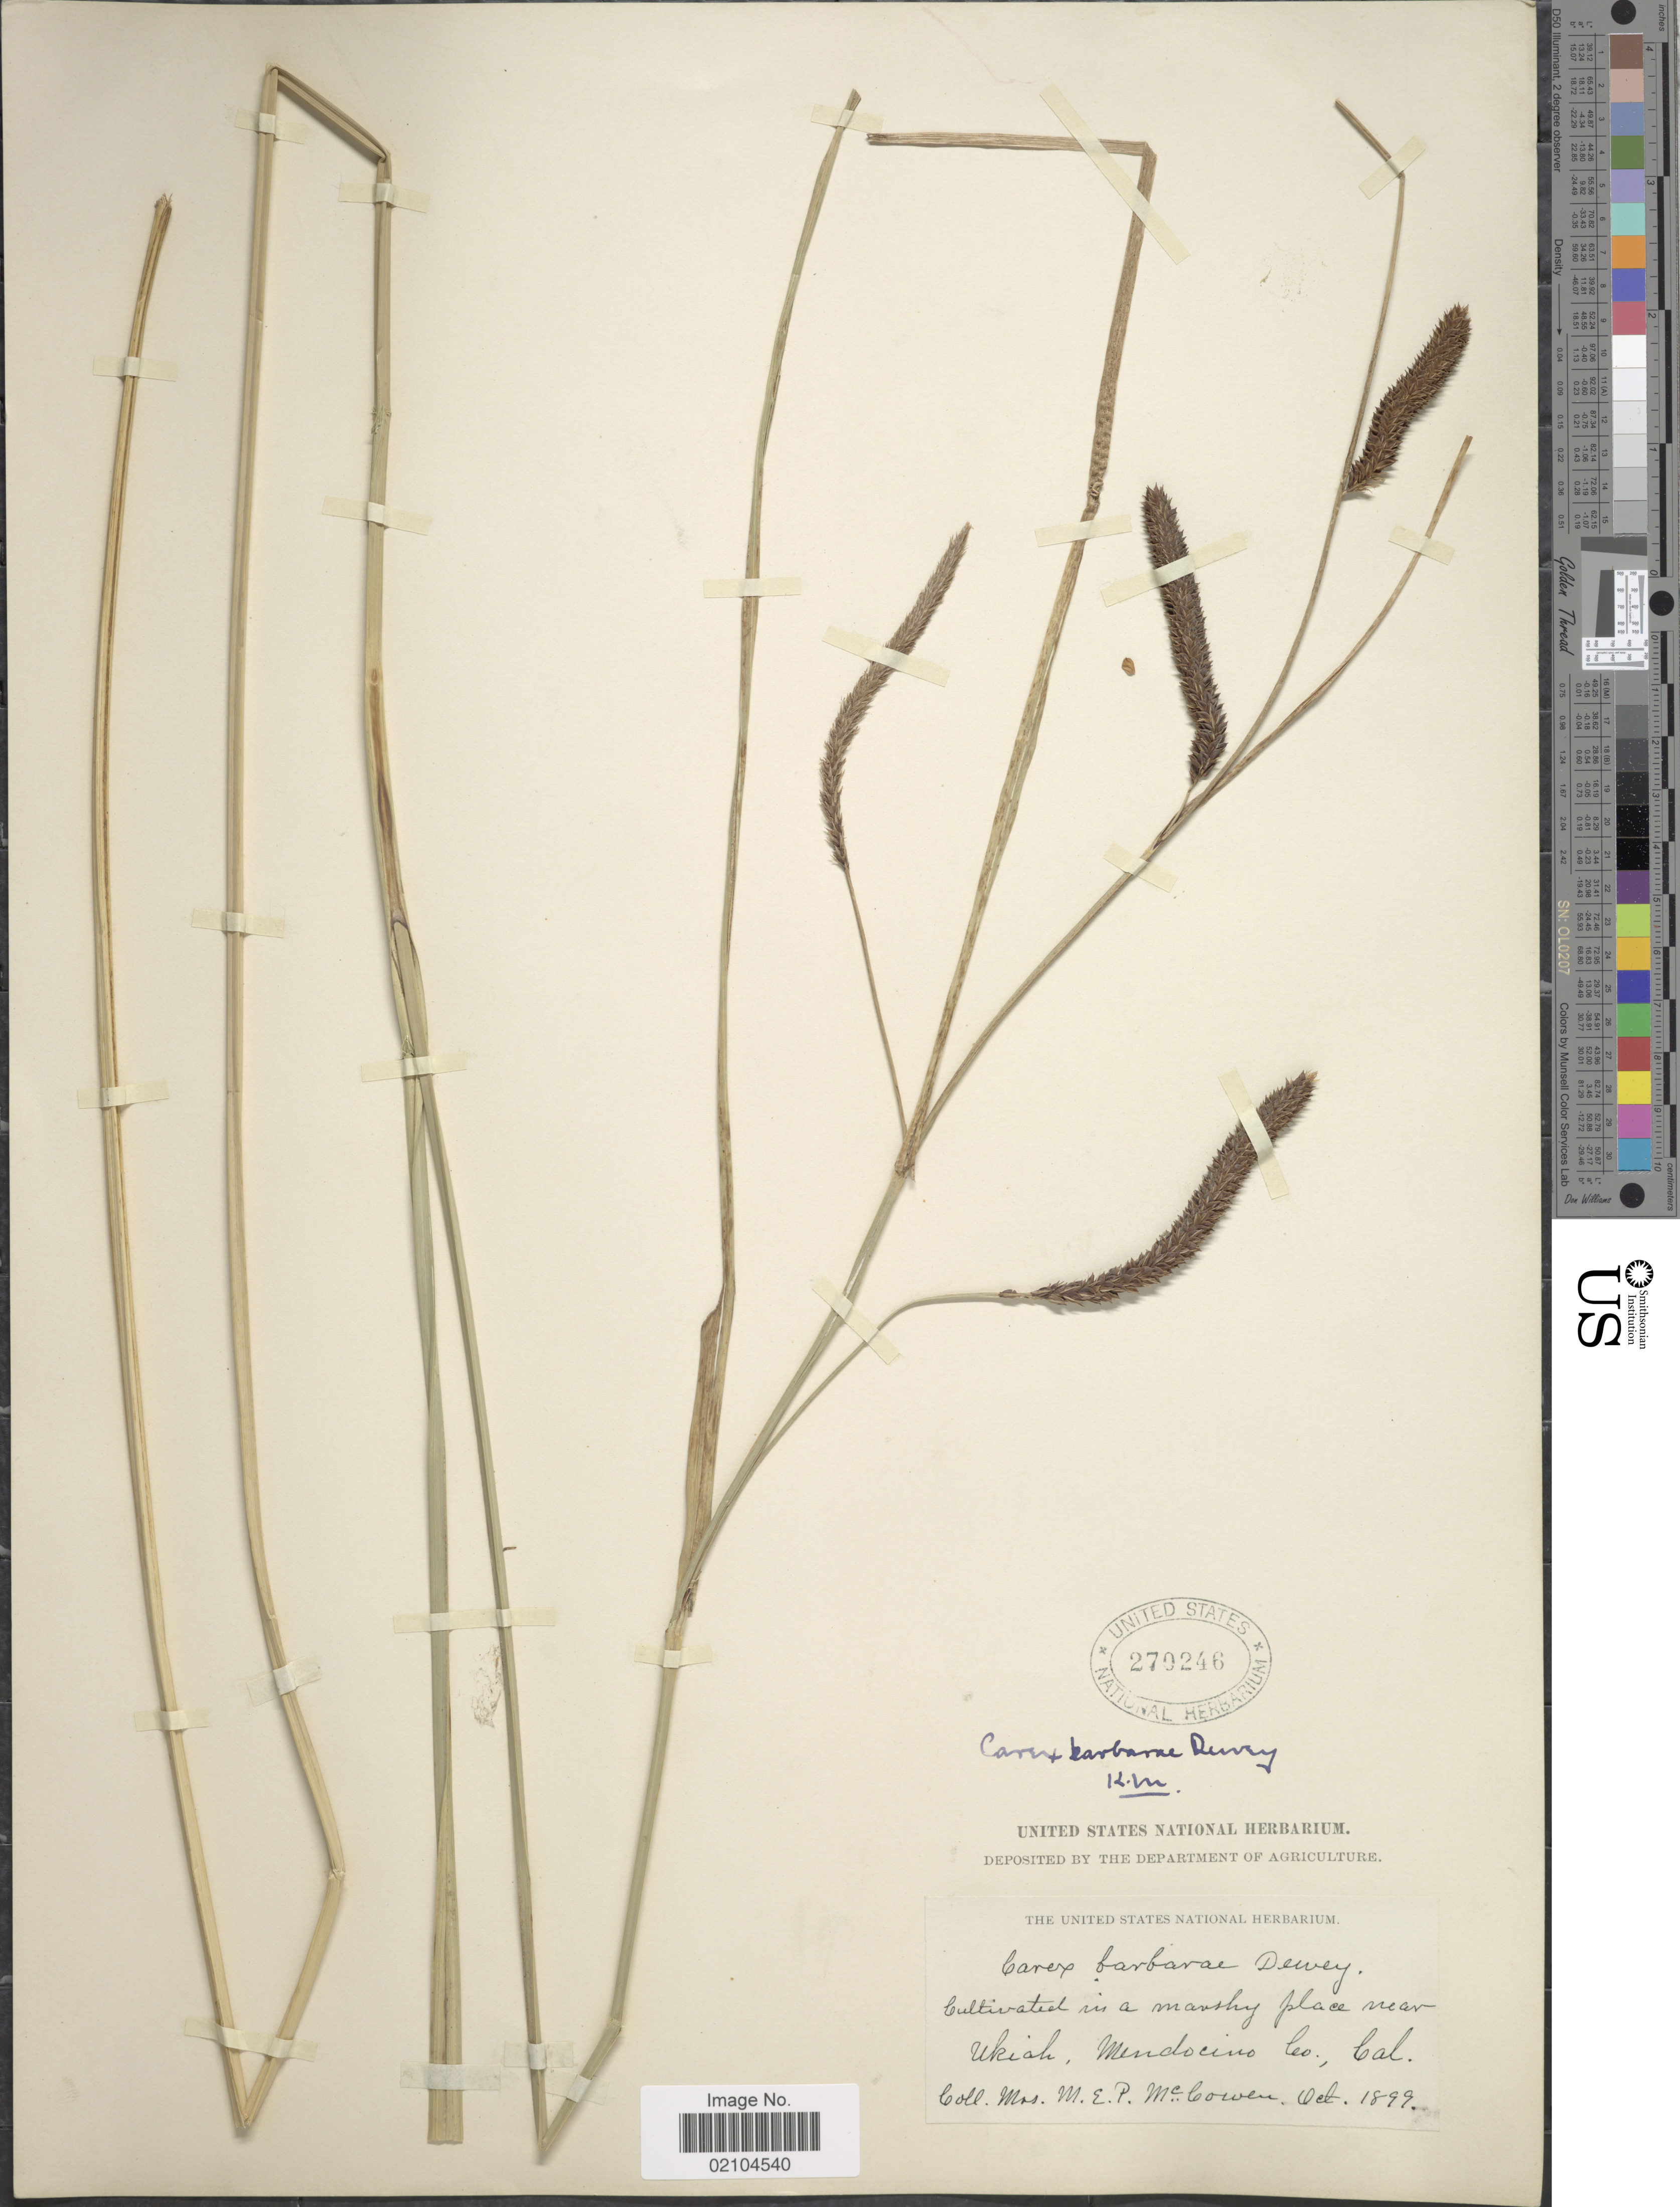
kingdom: Plantae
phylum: Tracheophyta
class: Liliopsida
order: Poales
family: Cyperaceae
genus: Carex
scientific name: Carex barbarae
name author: Dewey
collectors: M. McCowen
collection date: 1899-10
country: United States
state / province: California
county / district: Mendocino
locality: Cultivated in a marshy place near Ukiah, Mendocino Co.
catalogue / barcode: US 270246